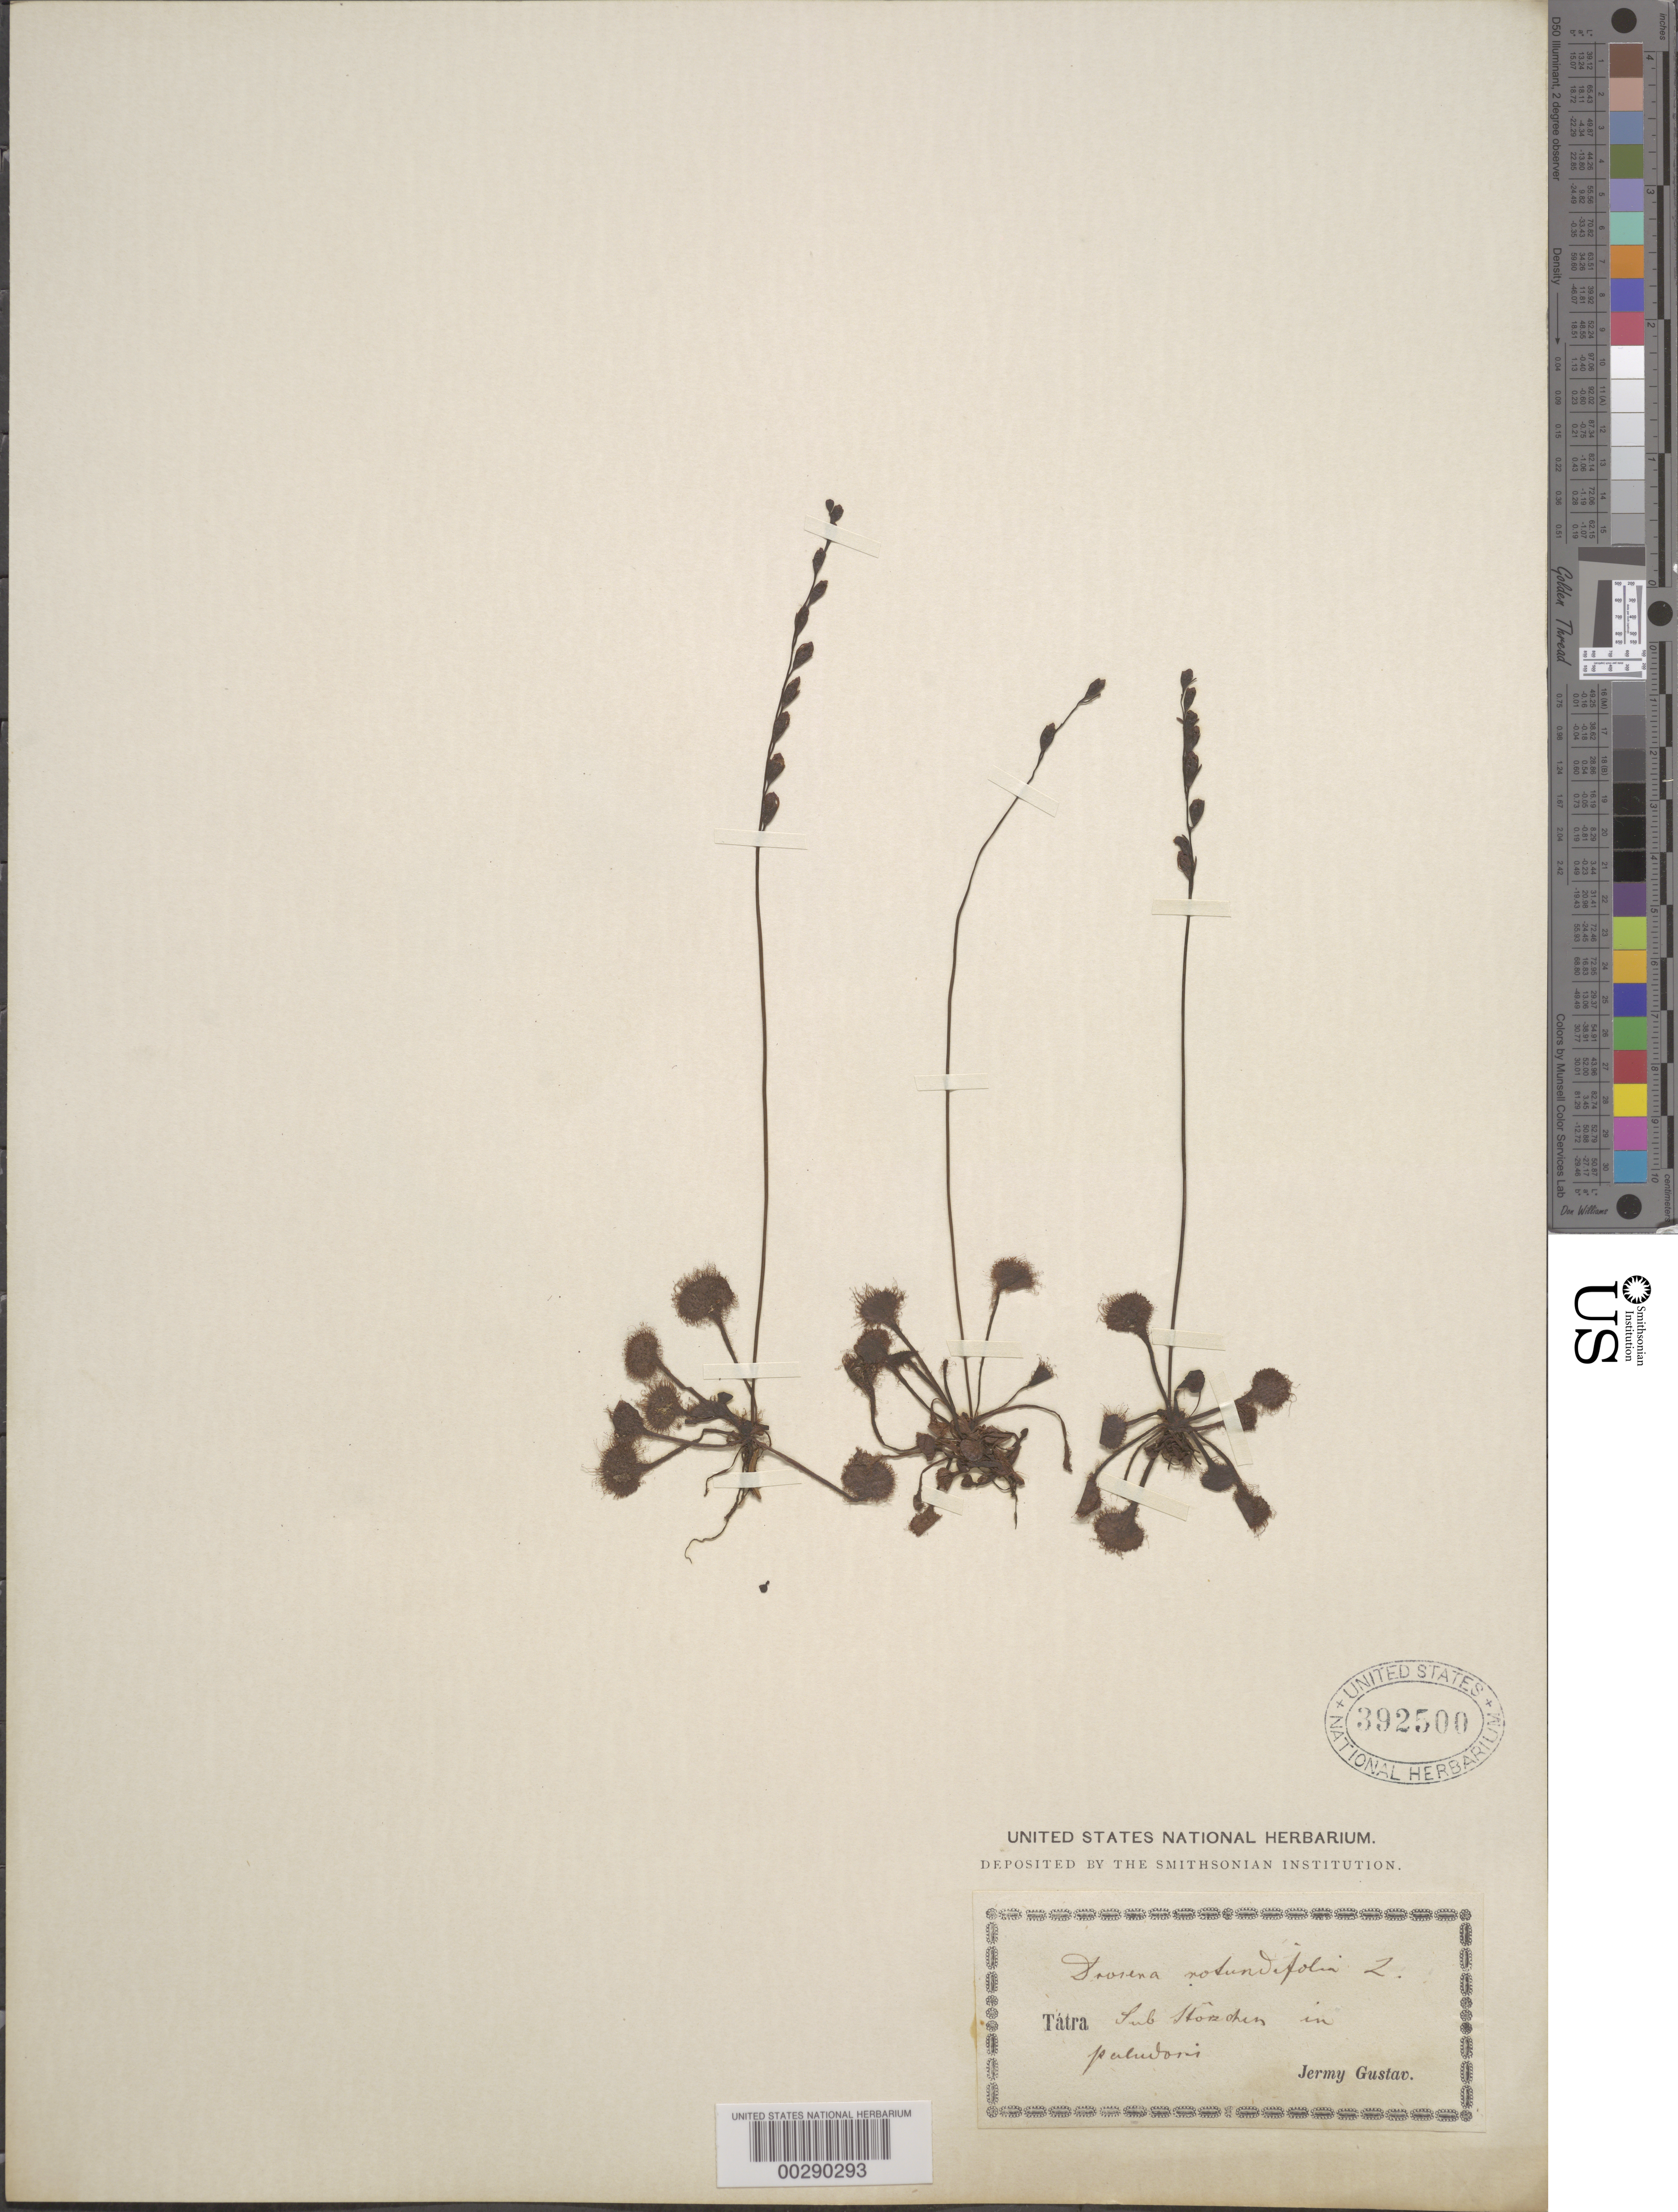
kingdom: Plantae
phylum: Tracheophyta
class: Magnoliopsida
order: Caryophyllales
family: Droseraceae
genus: Drosera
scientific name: Drosera rotundifolia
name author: L.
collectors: J. Gustav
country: Slovakia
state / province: Slovenska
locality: Tatra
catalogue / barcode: US 392500